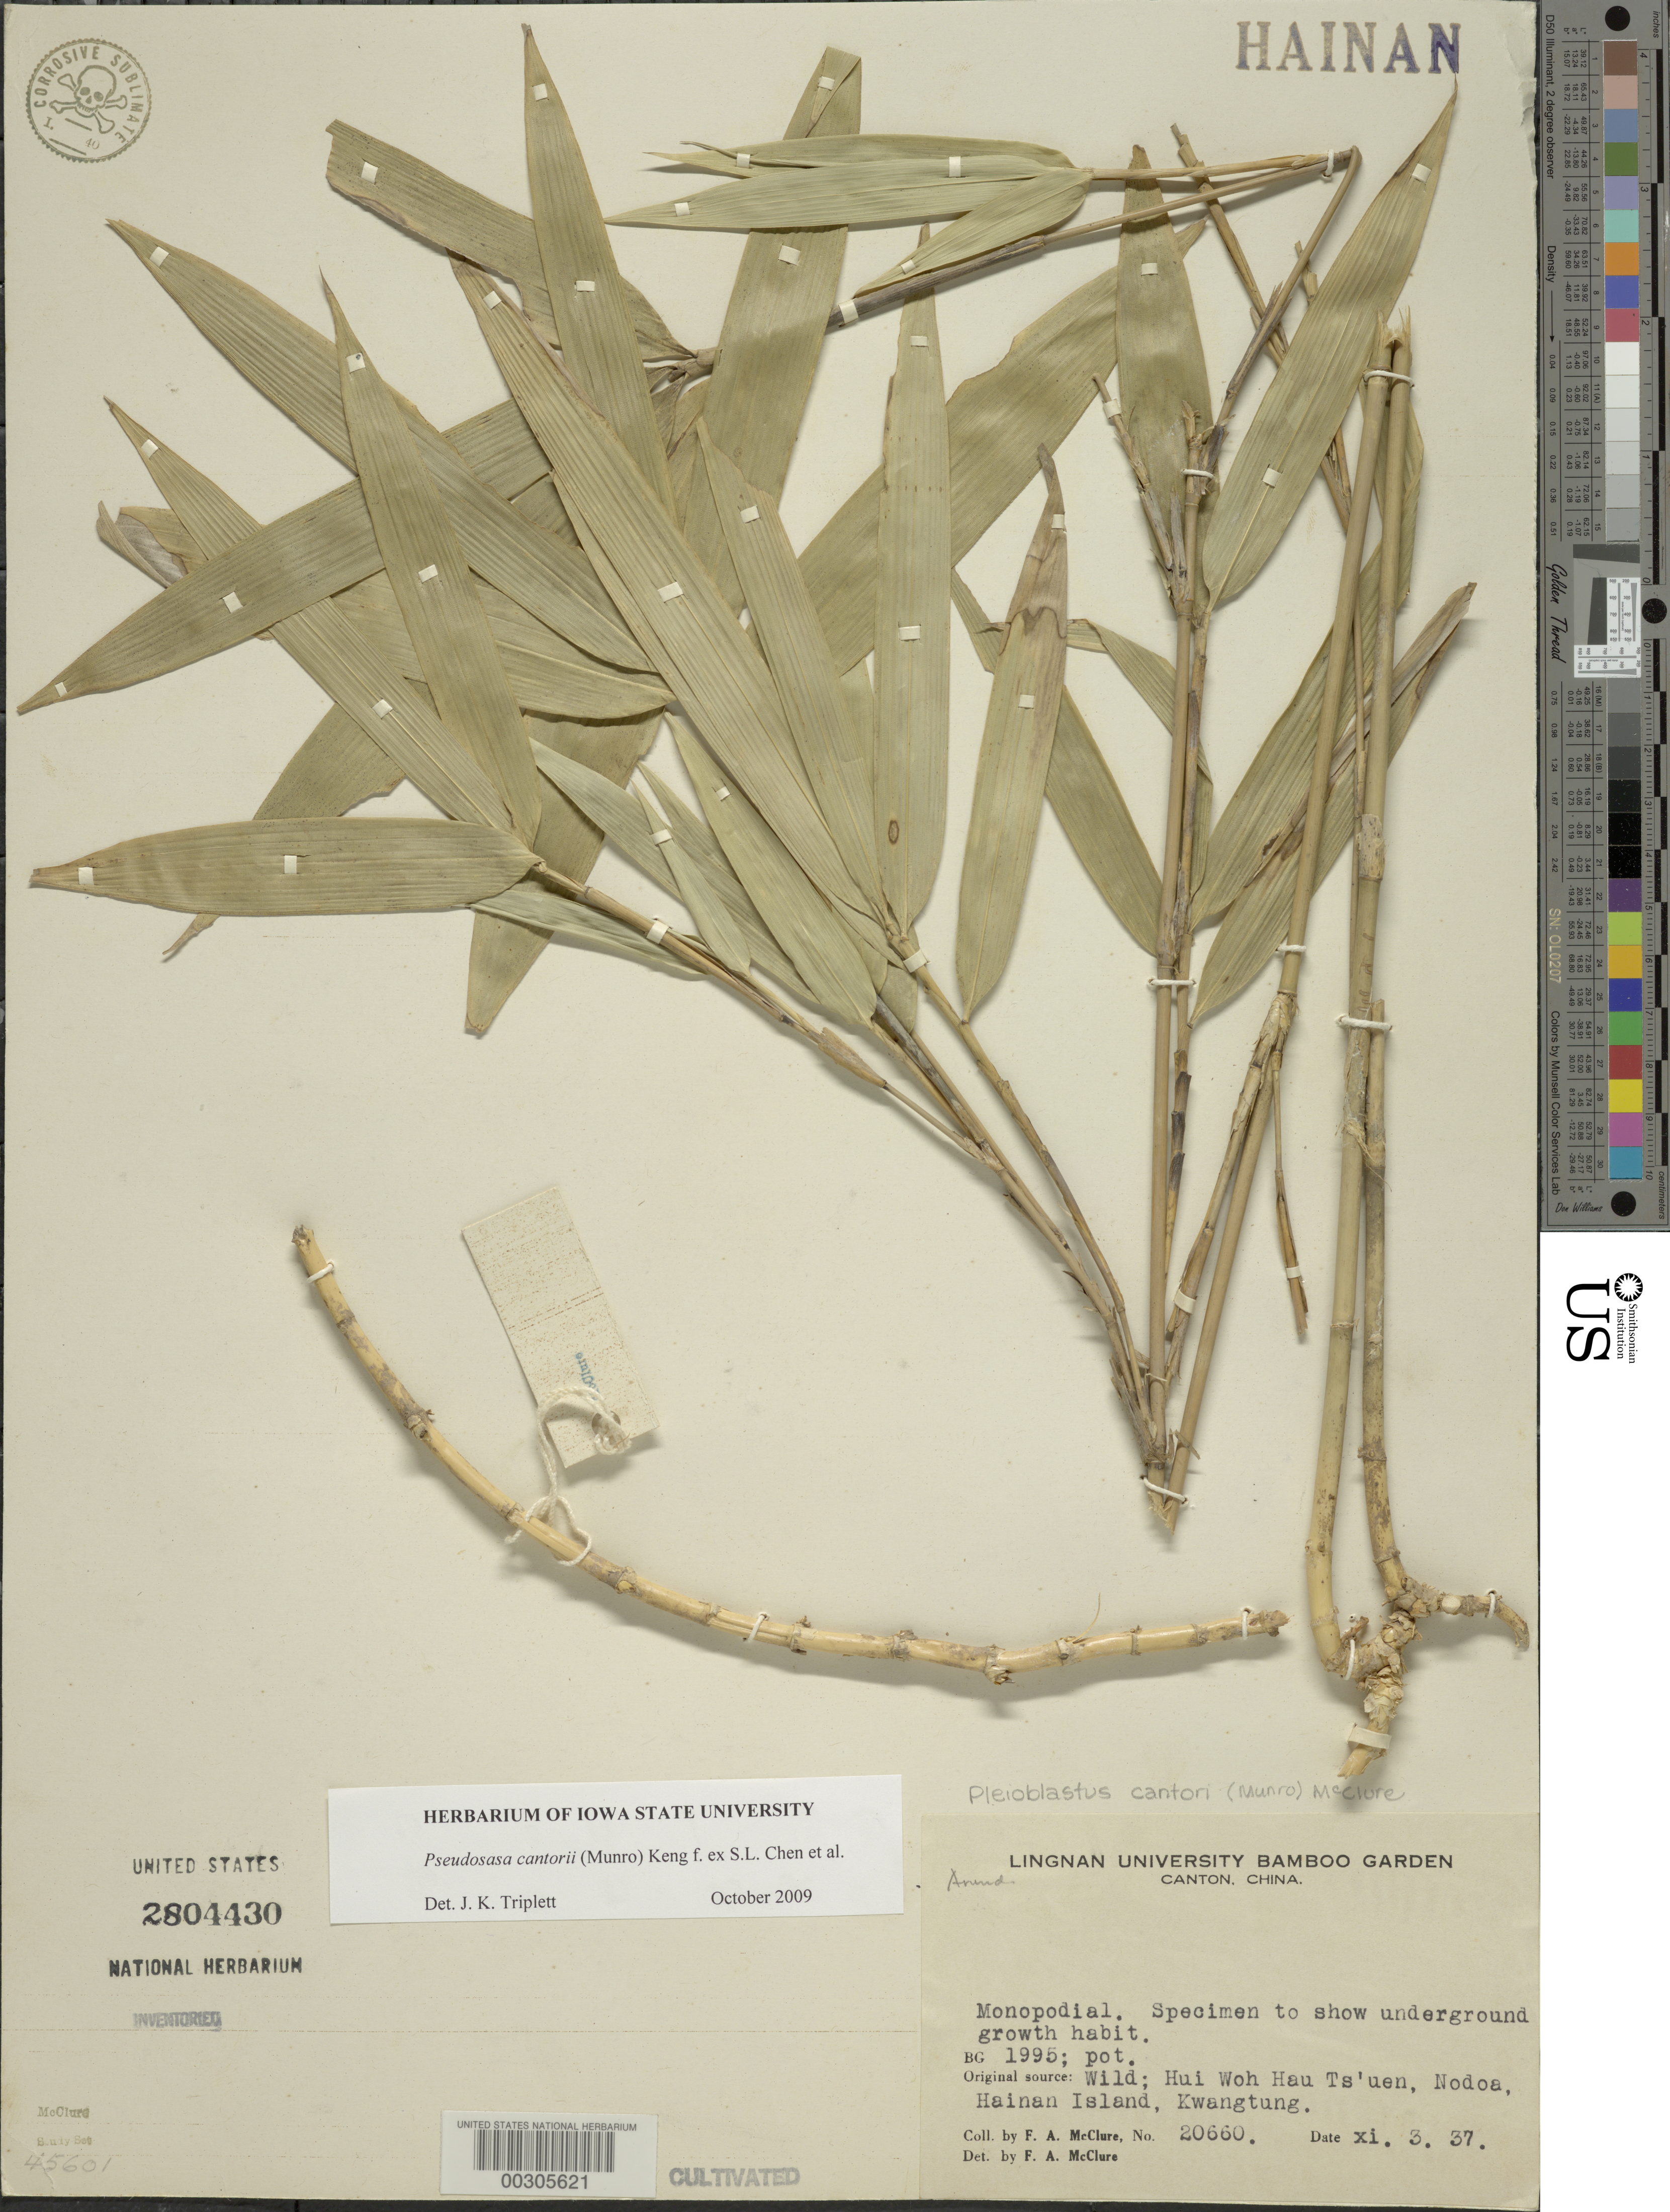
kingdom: Plantae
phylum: Tracheophyta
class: Liliopsida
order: Poales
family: Poaceae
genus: Pseudosasa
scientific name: Pseudosasa cantorii (Munro) Keng f. ex S.L. Chen et al.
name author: (Munro) Keng f. ex S.L. Chen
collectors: F. A. McClure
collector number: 20660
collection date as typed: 03 Nov 1937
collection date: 1937-11-03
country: China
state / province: Guangdong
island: Honam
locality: Lingnan univ. bg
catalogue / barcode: US 2804430